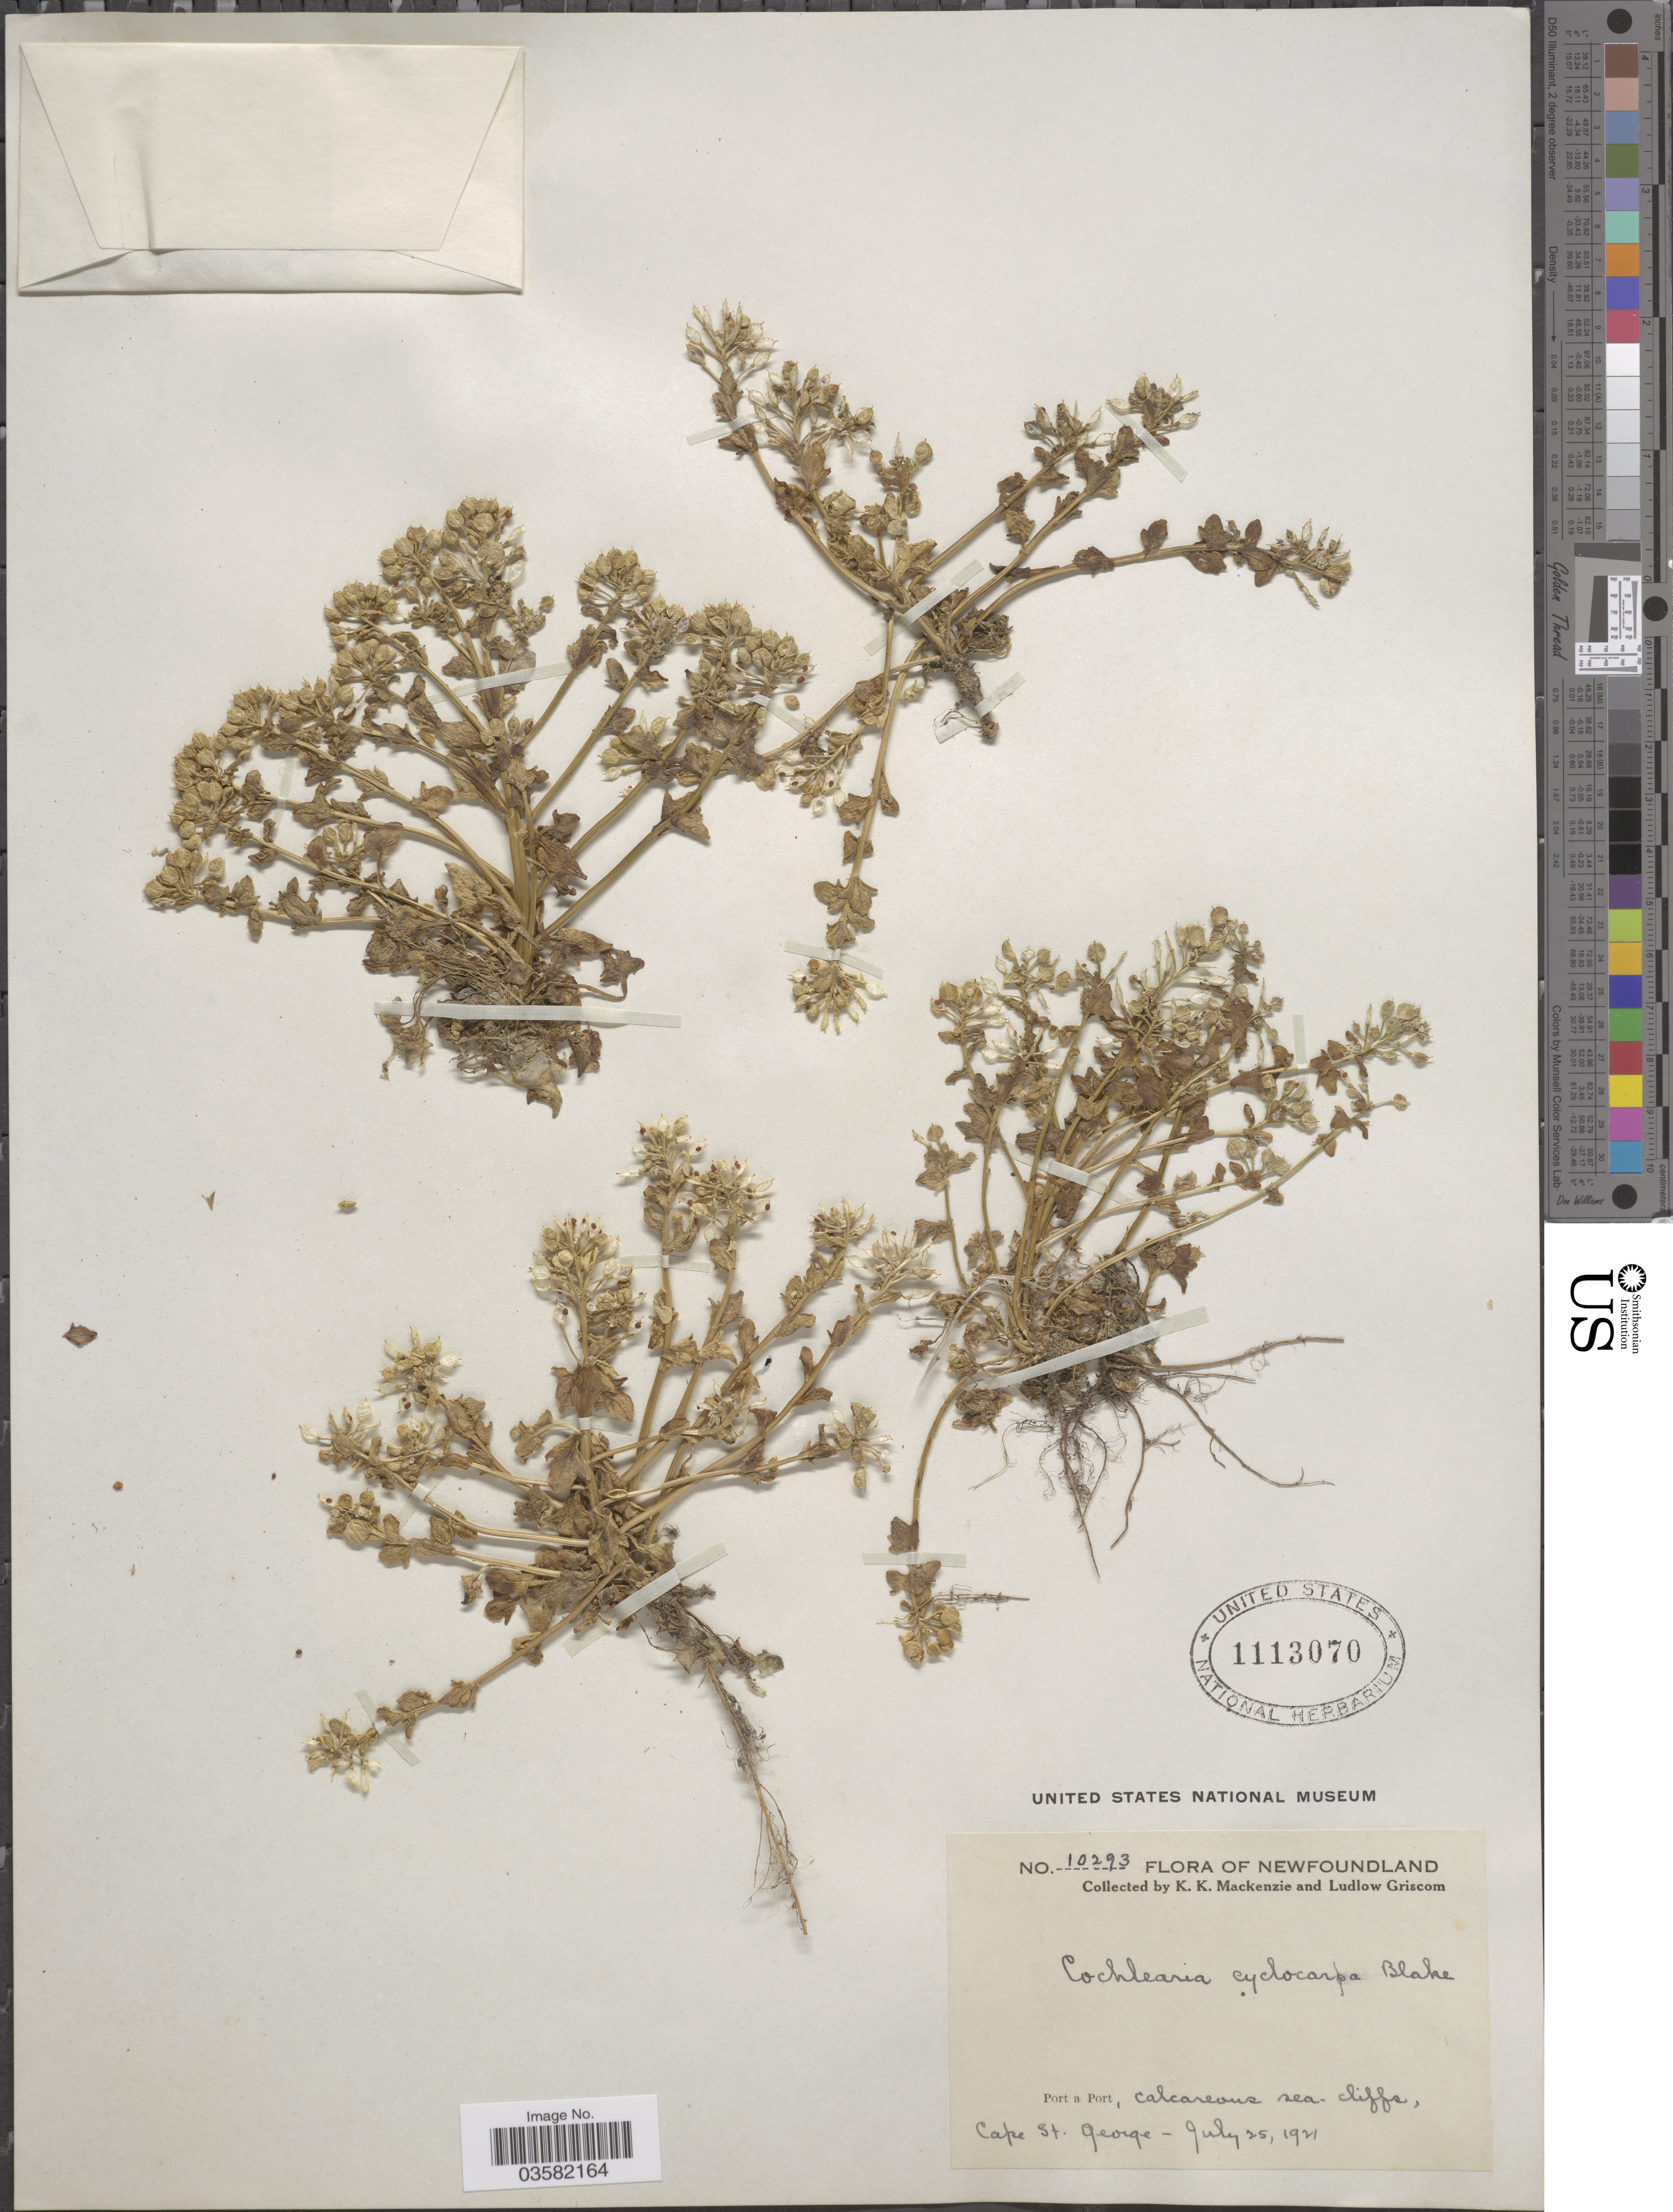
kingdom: Plantae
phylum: Tracheophyta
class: Magnoliopsida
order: Brassicales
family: Brassicaceae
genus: Cochlearia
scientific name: Cochlearia cyclocarpa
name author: S.F. Blake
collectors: K. K. Mackenzie & L. Griscom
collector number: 10293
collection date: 1921-07-25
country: Canada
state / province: Newfoundland and Labrador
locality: Port a Port, Cape St. George.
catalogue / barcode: US 1113070